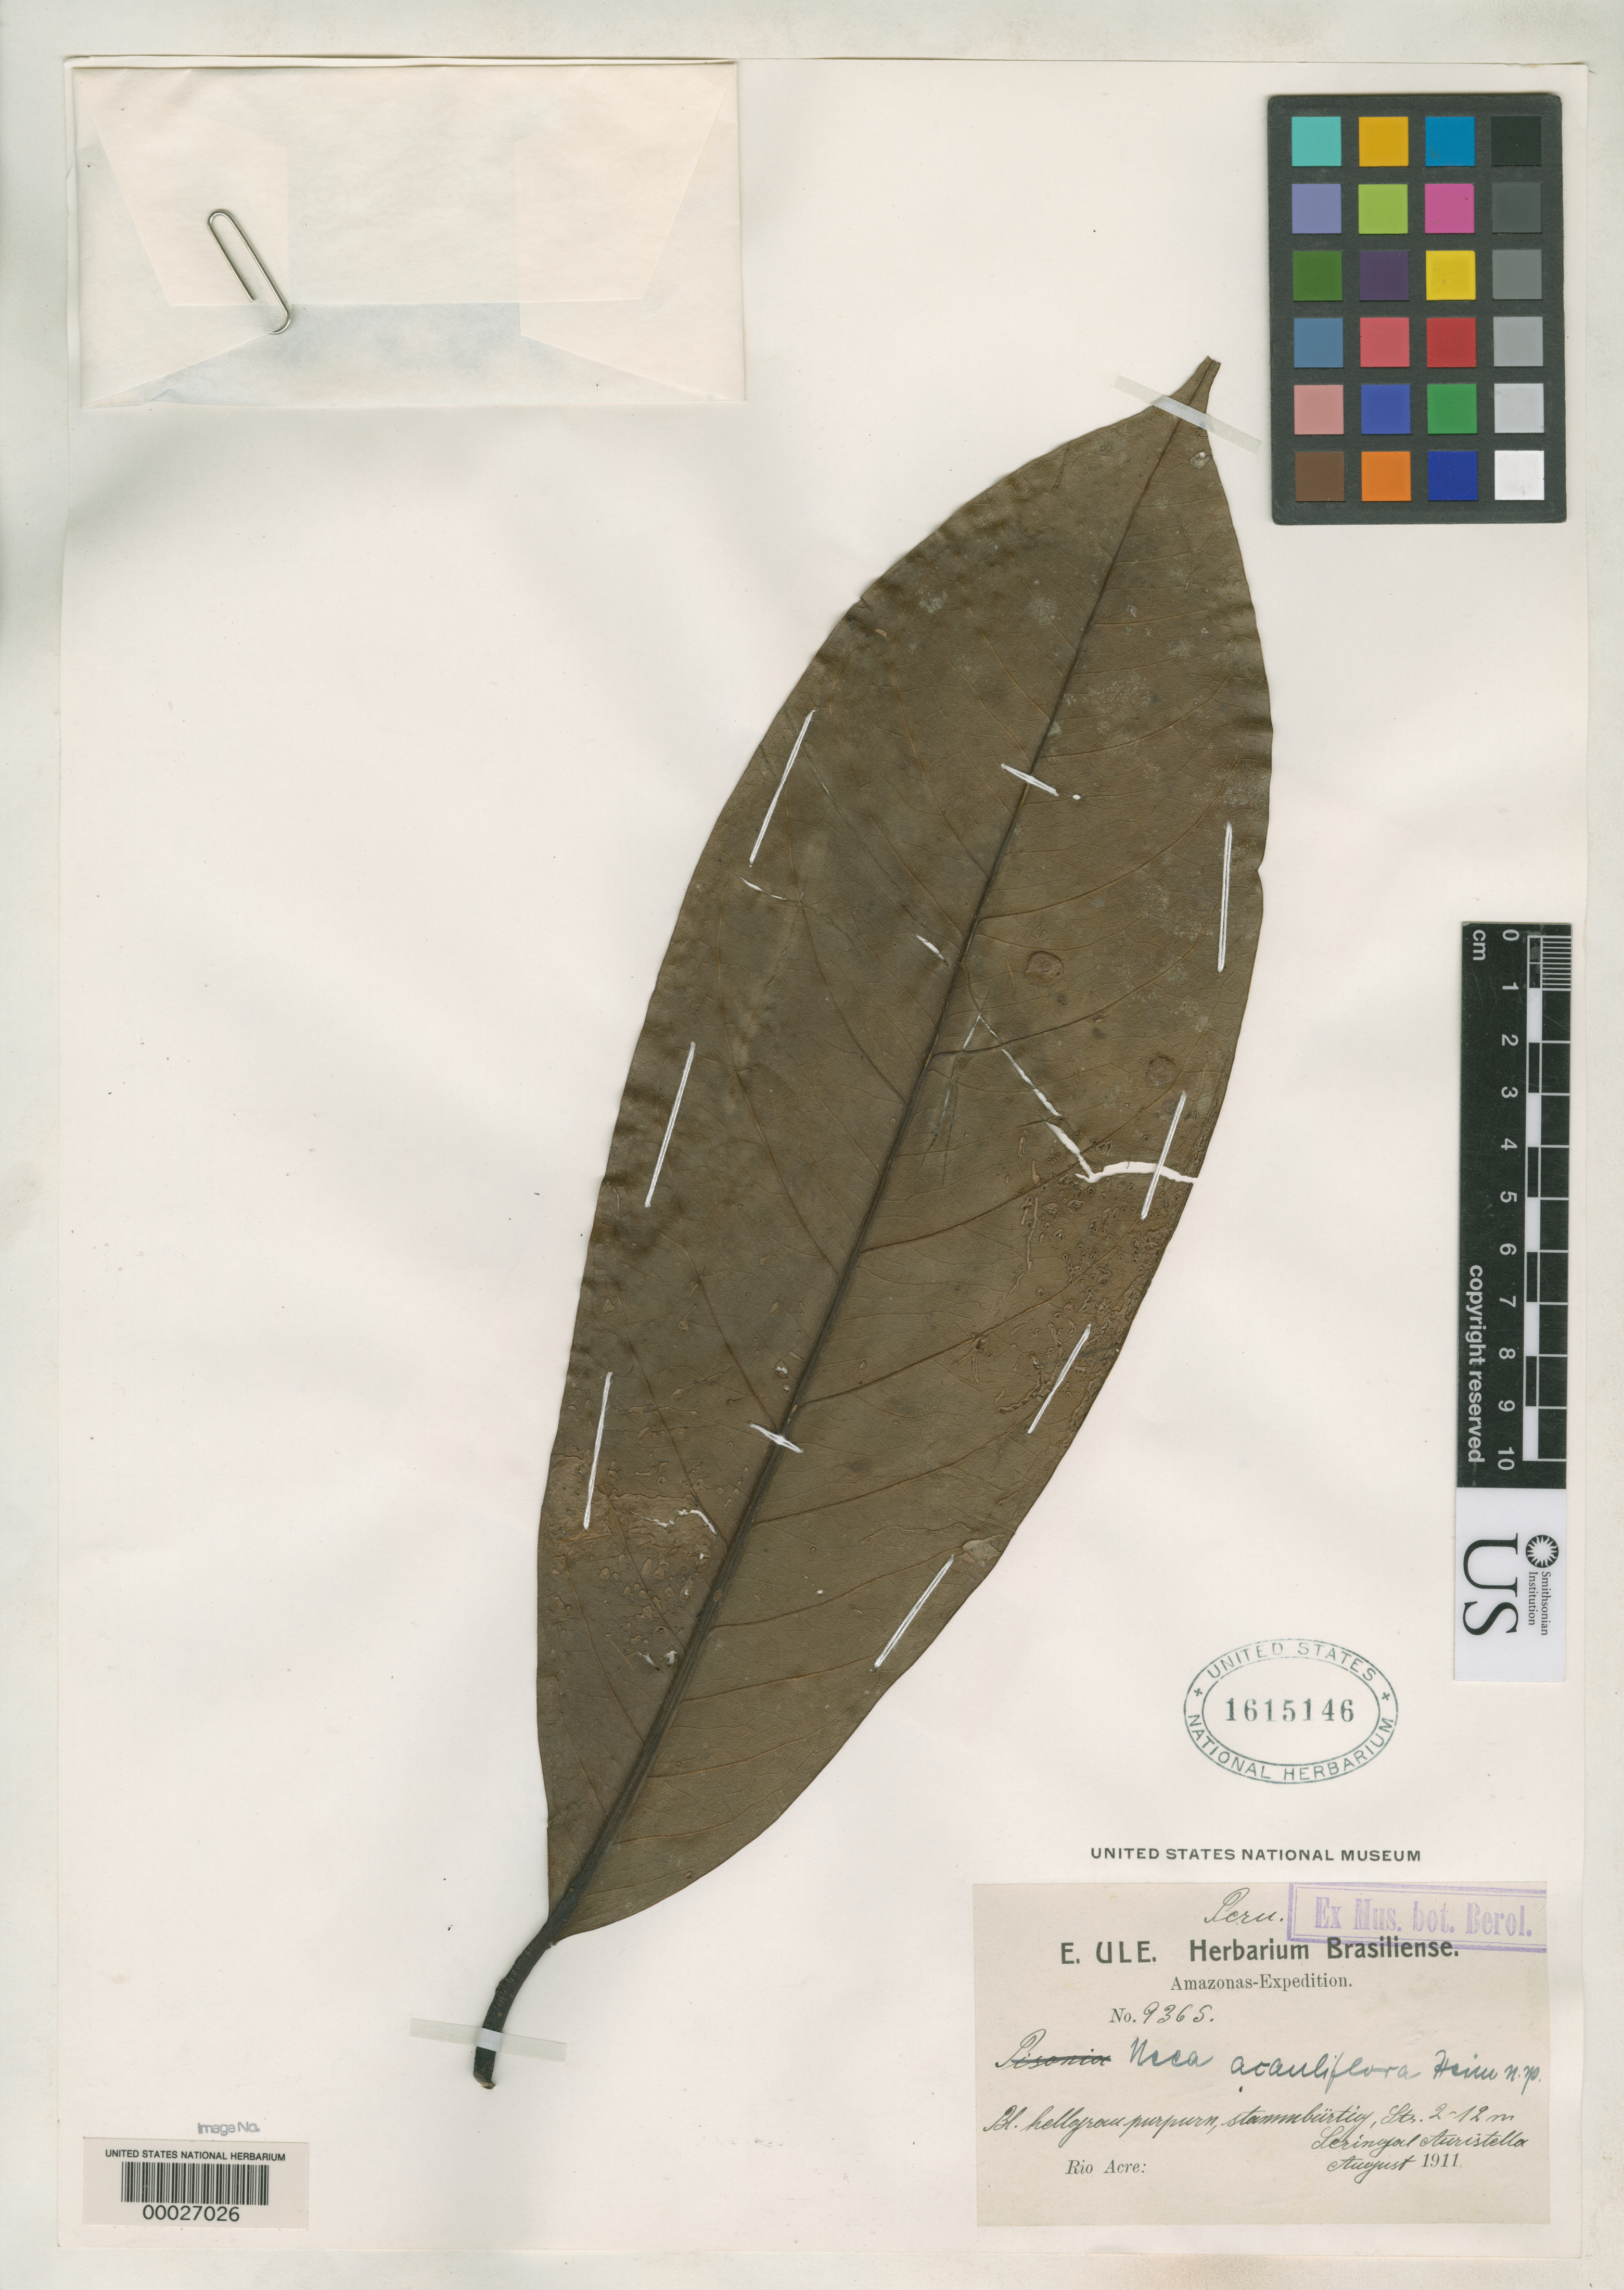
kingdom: Plantae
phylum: Tracheophyta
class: Magnoliopsida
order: Caryophyllales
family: Nyctaginaceae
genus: Neea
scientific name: Neea cauliflora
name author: Heimerl in Engl. & Prantl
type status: Type Fragment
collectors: E. H. Ule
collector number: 9365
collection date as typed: Aug 1911 to -- Sep 1911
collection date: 1911-08/1911-09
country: Brazil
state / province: Amazonas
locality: Monte Alegre.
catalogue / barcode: US 1615146